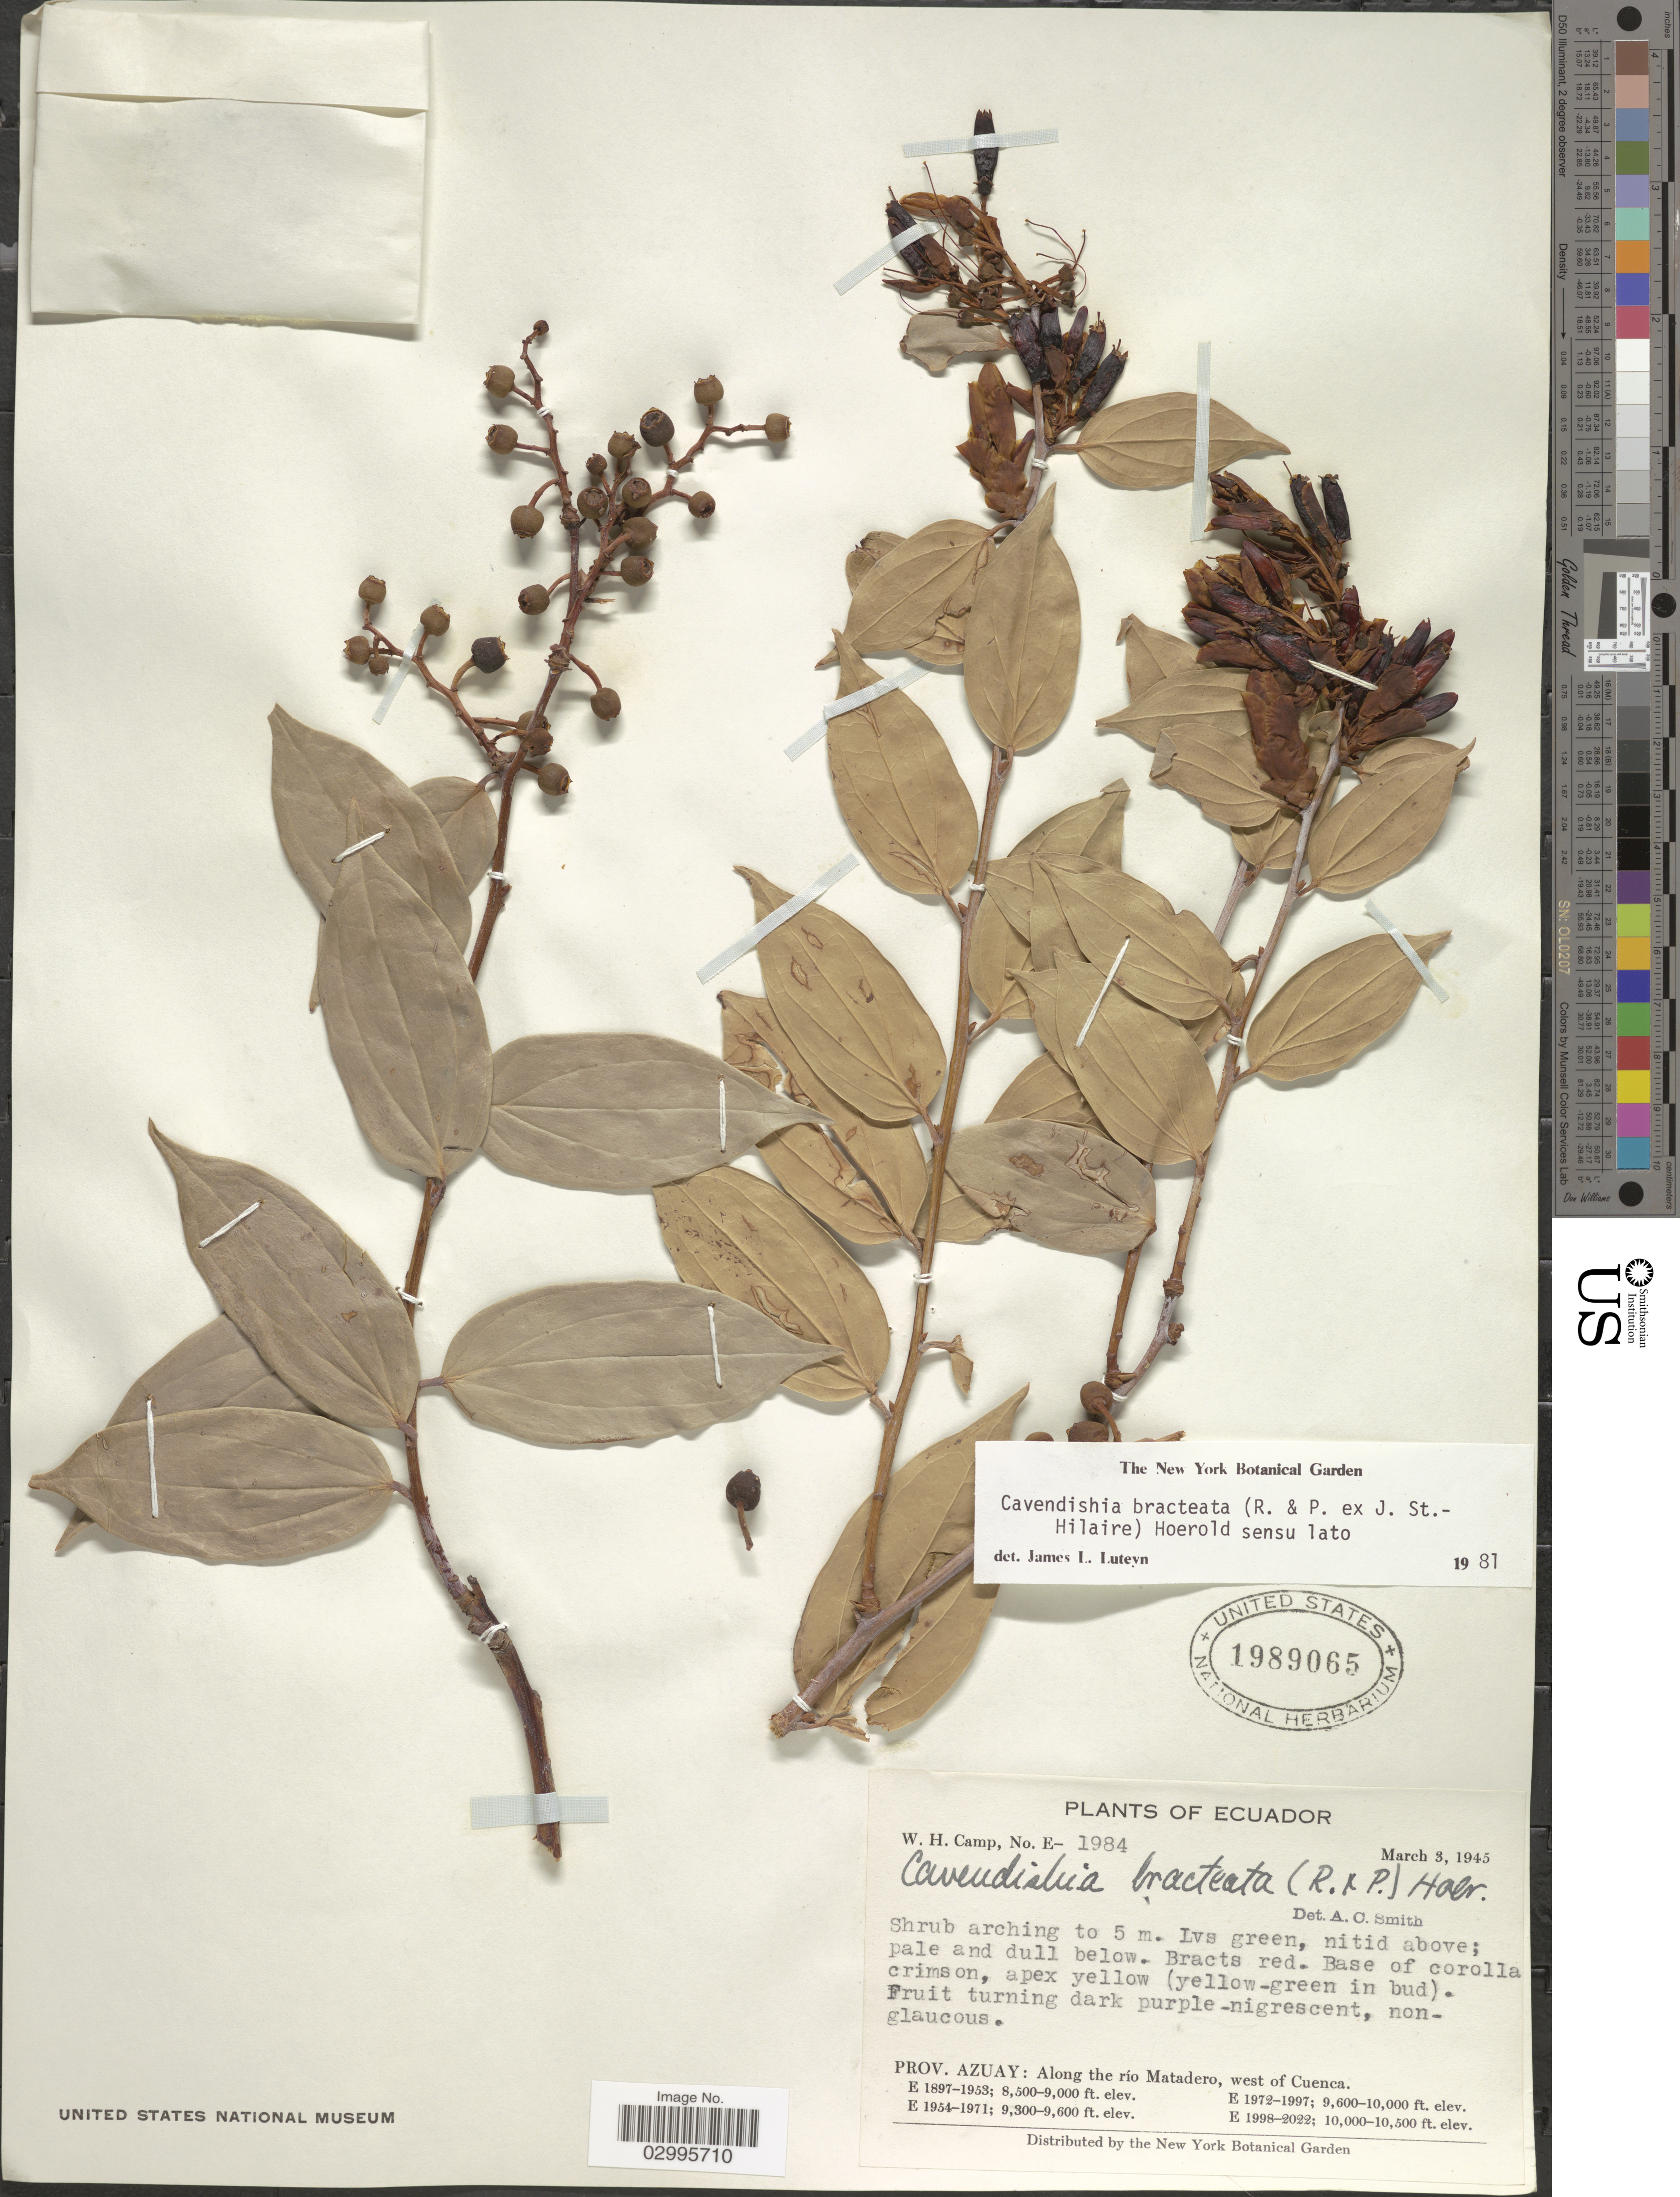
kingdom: Plantae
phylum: Tracheophyta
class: Magnoliopsida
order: Ericales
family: Ericaceae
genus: Cavendishia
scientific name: Cavendishia bracteata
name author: (Ruiz & Pav. ex J. St.-Hil.) Hoerold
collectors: W. H. Camp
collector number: E-1984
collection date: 1945-03-03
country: Ecuador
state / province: Azuay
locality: Along the río Matadero, west of Cuenca.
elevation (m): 2926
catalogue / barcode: US 1989065